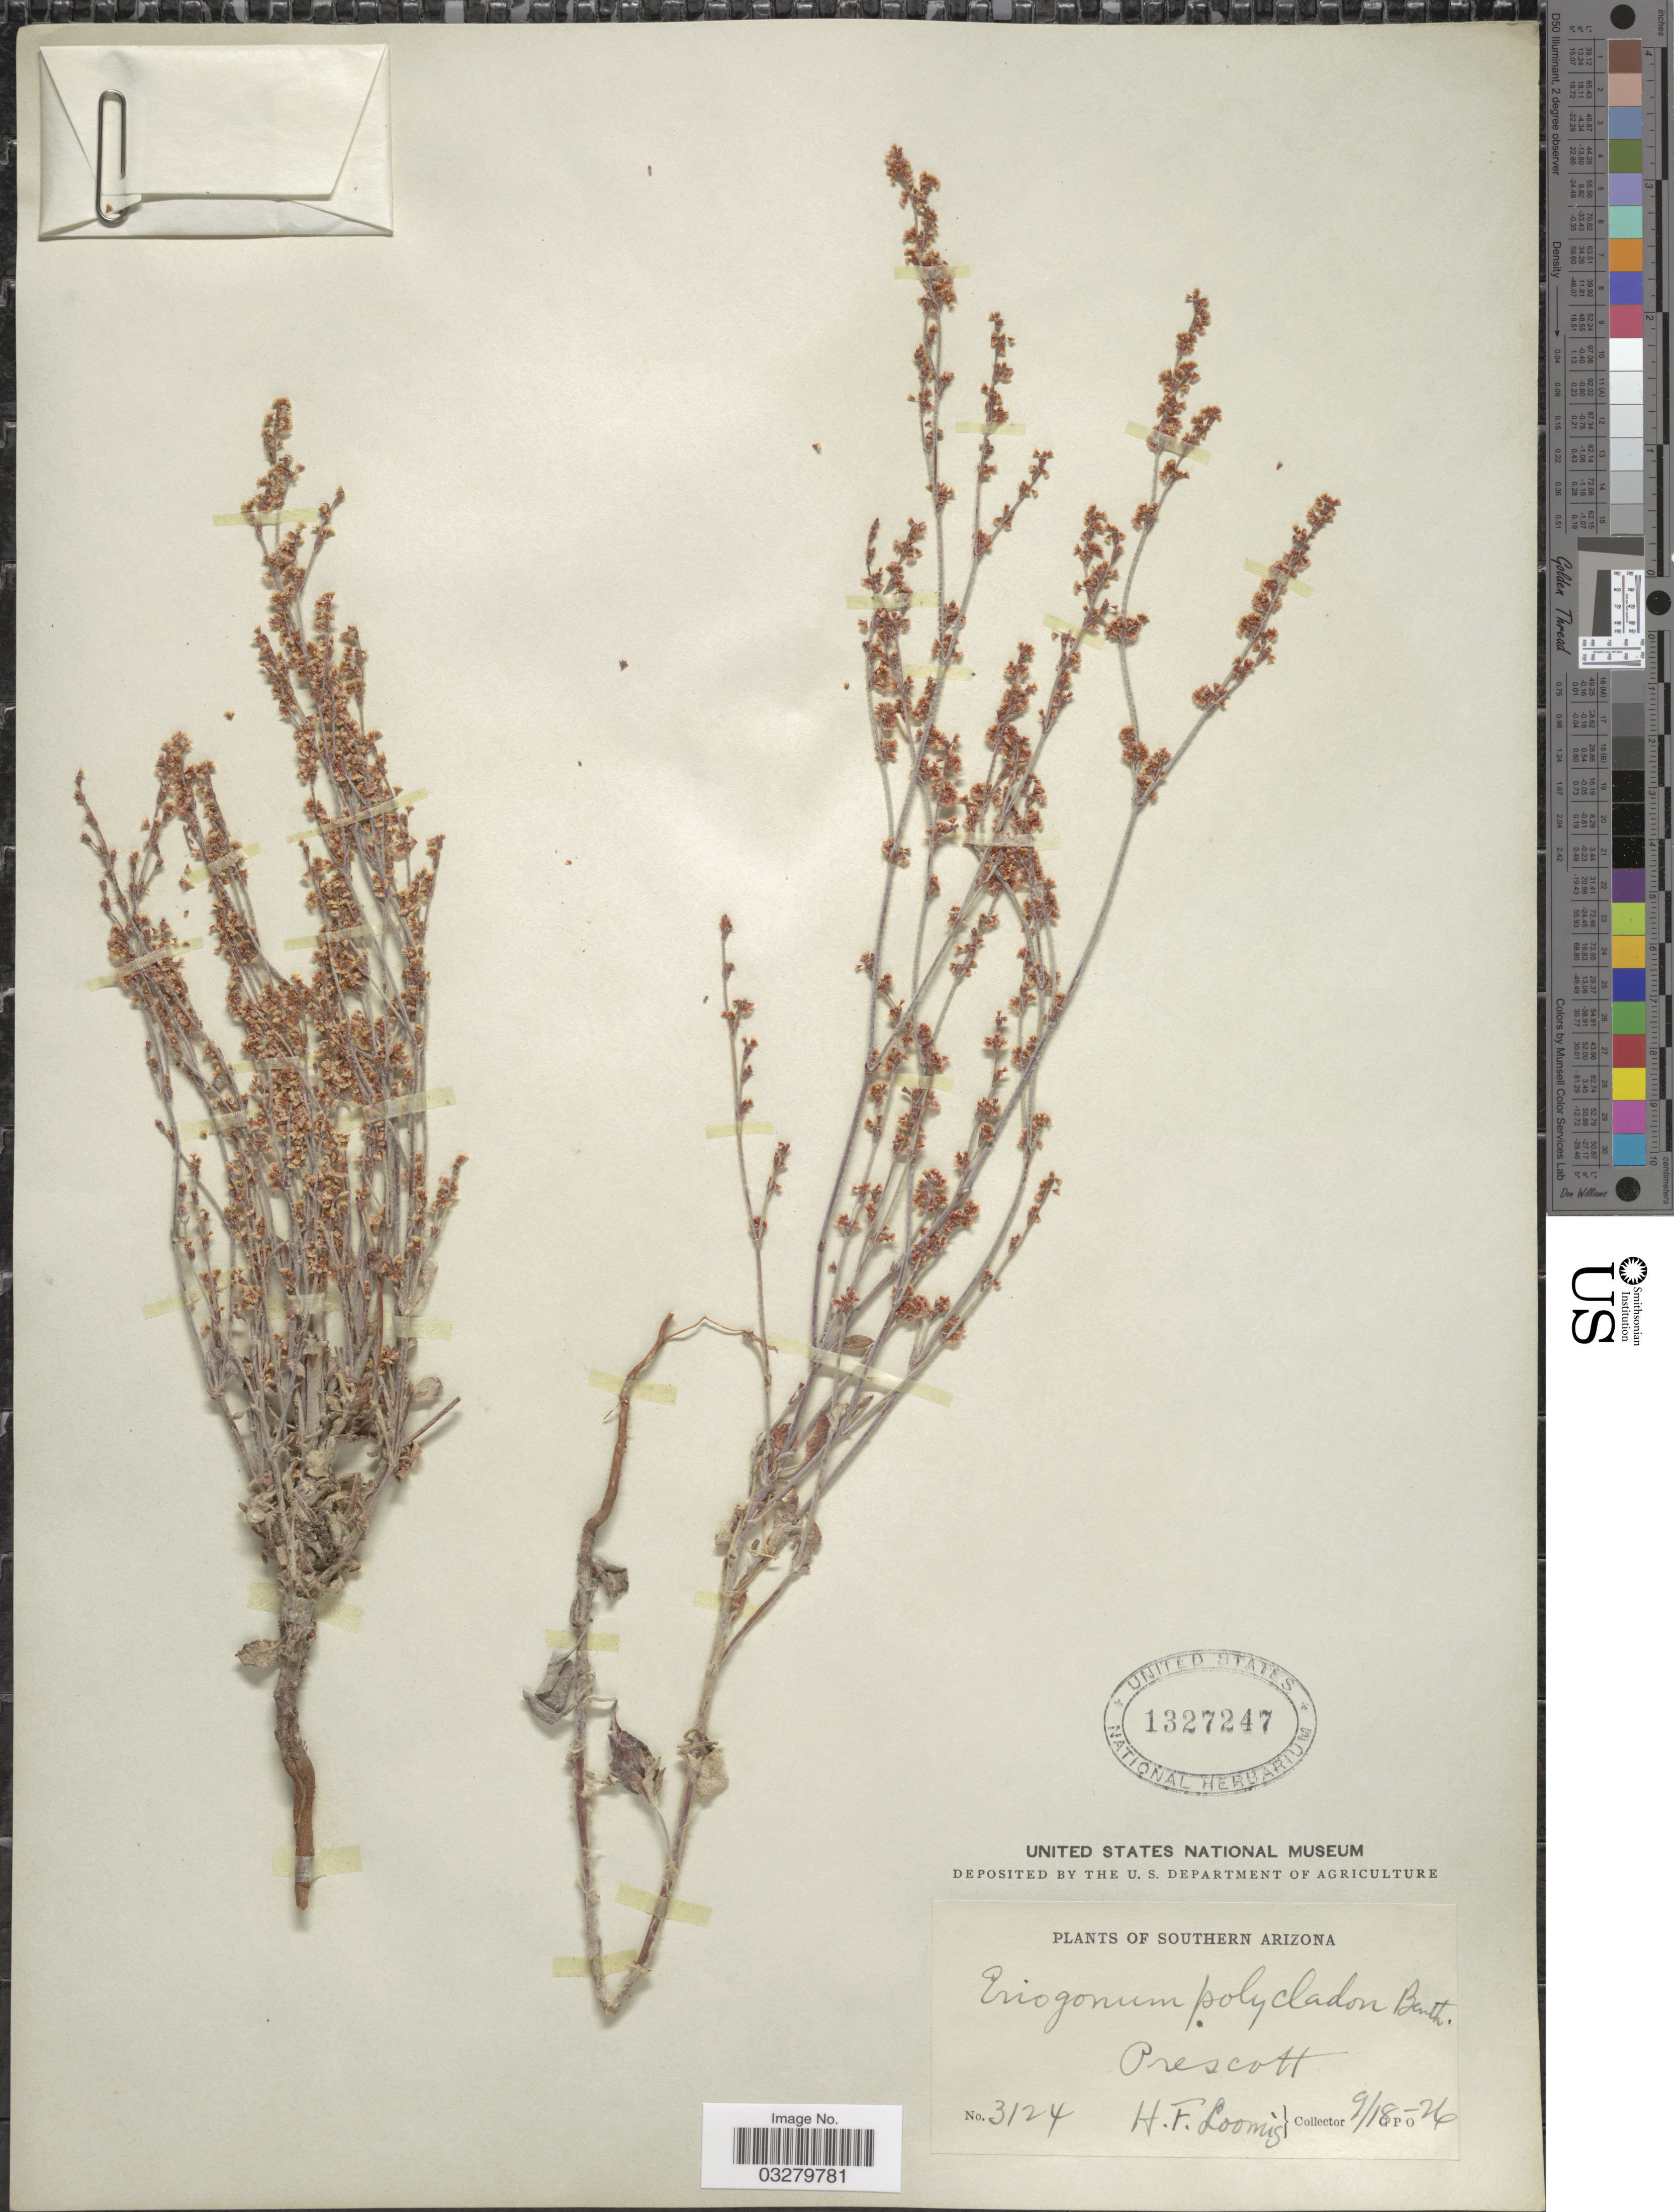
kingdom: Plantae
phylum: Tracheophyta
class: Magnoliopsida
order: Caryophyllales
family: Polygonaceae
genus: Eriogonum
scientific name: Eriogonum polycladon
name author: Benth.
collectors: H. F. Loomis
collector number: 3124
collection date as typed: Transcribed d/m/y: 18/9/26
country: United States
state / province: Arizona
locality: Southern Arizona. Prescott.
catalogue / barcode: US 1327247